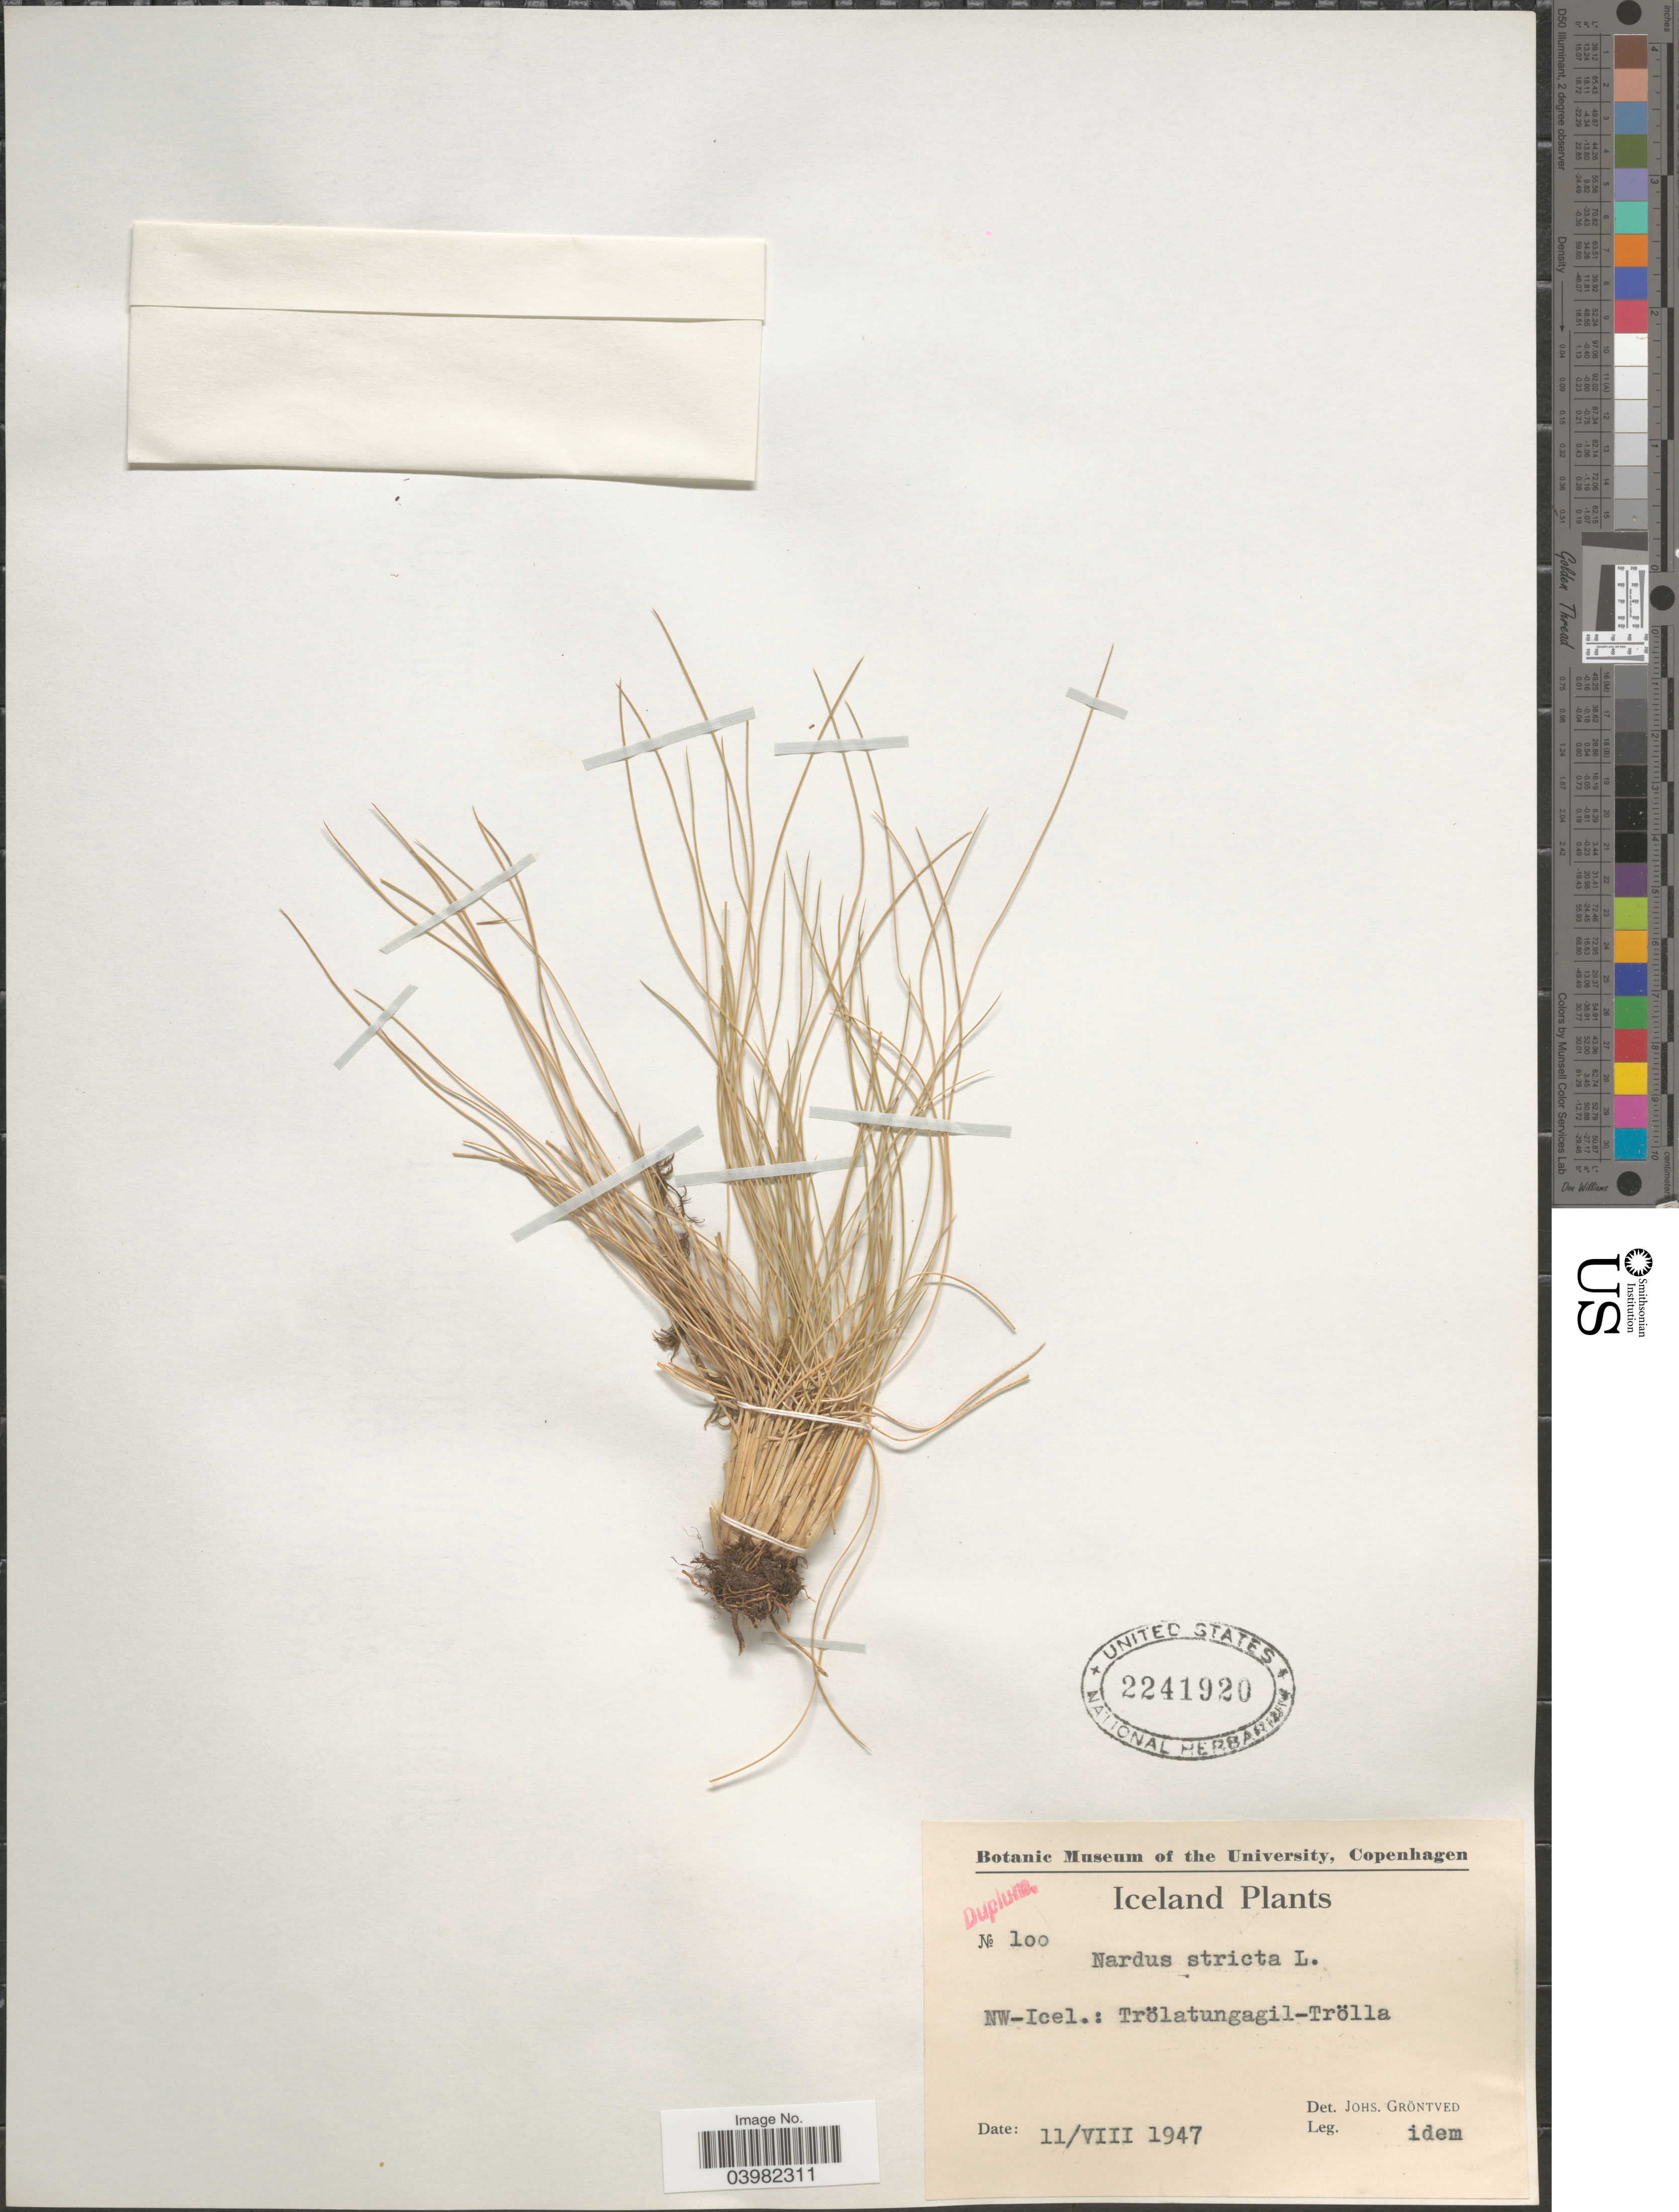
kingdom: Plantae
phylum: Tracheophyta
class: Liliopsida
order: Poales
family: Poaceae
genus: Nardus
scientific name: Nardus stricta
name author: L.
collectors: J. Gröntved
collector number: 100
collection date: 1947-08-11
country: Iceland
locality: NW-Icel.: Trölatungagil-Trölla.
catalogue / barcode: US 2241920